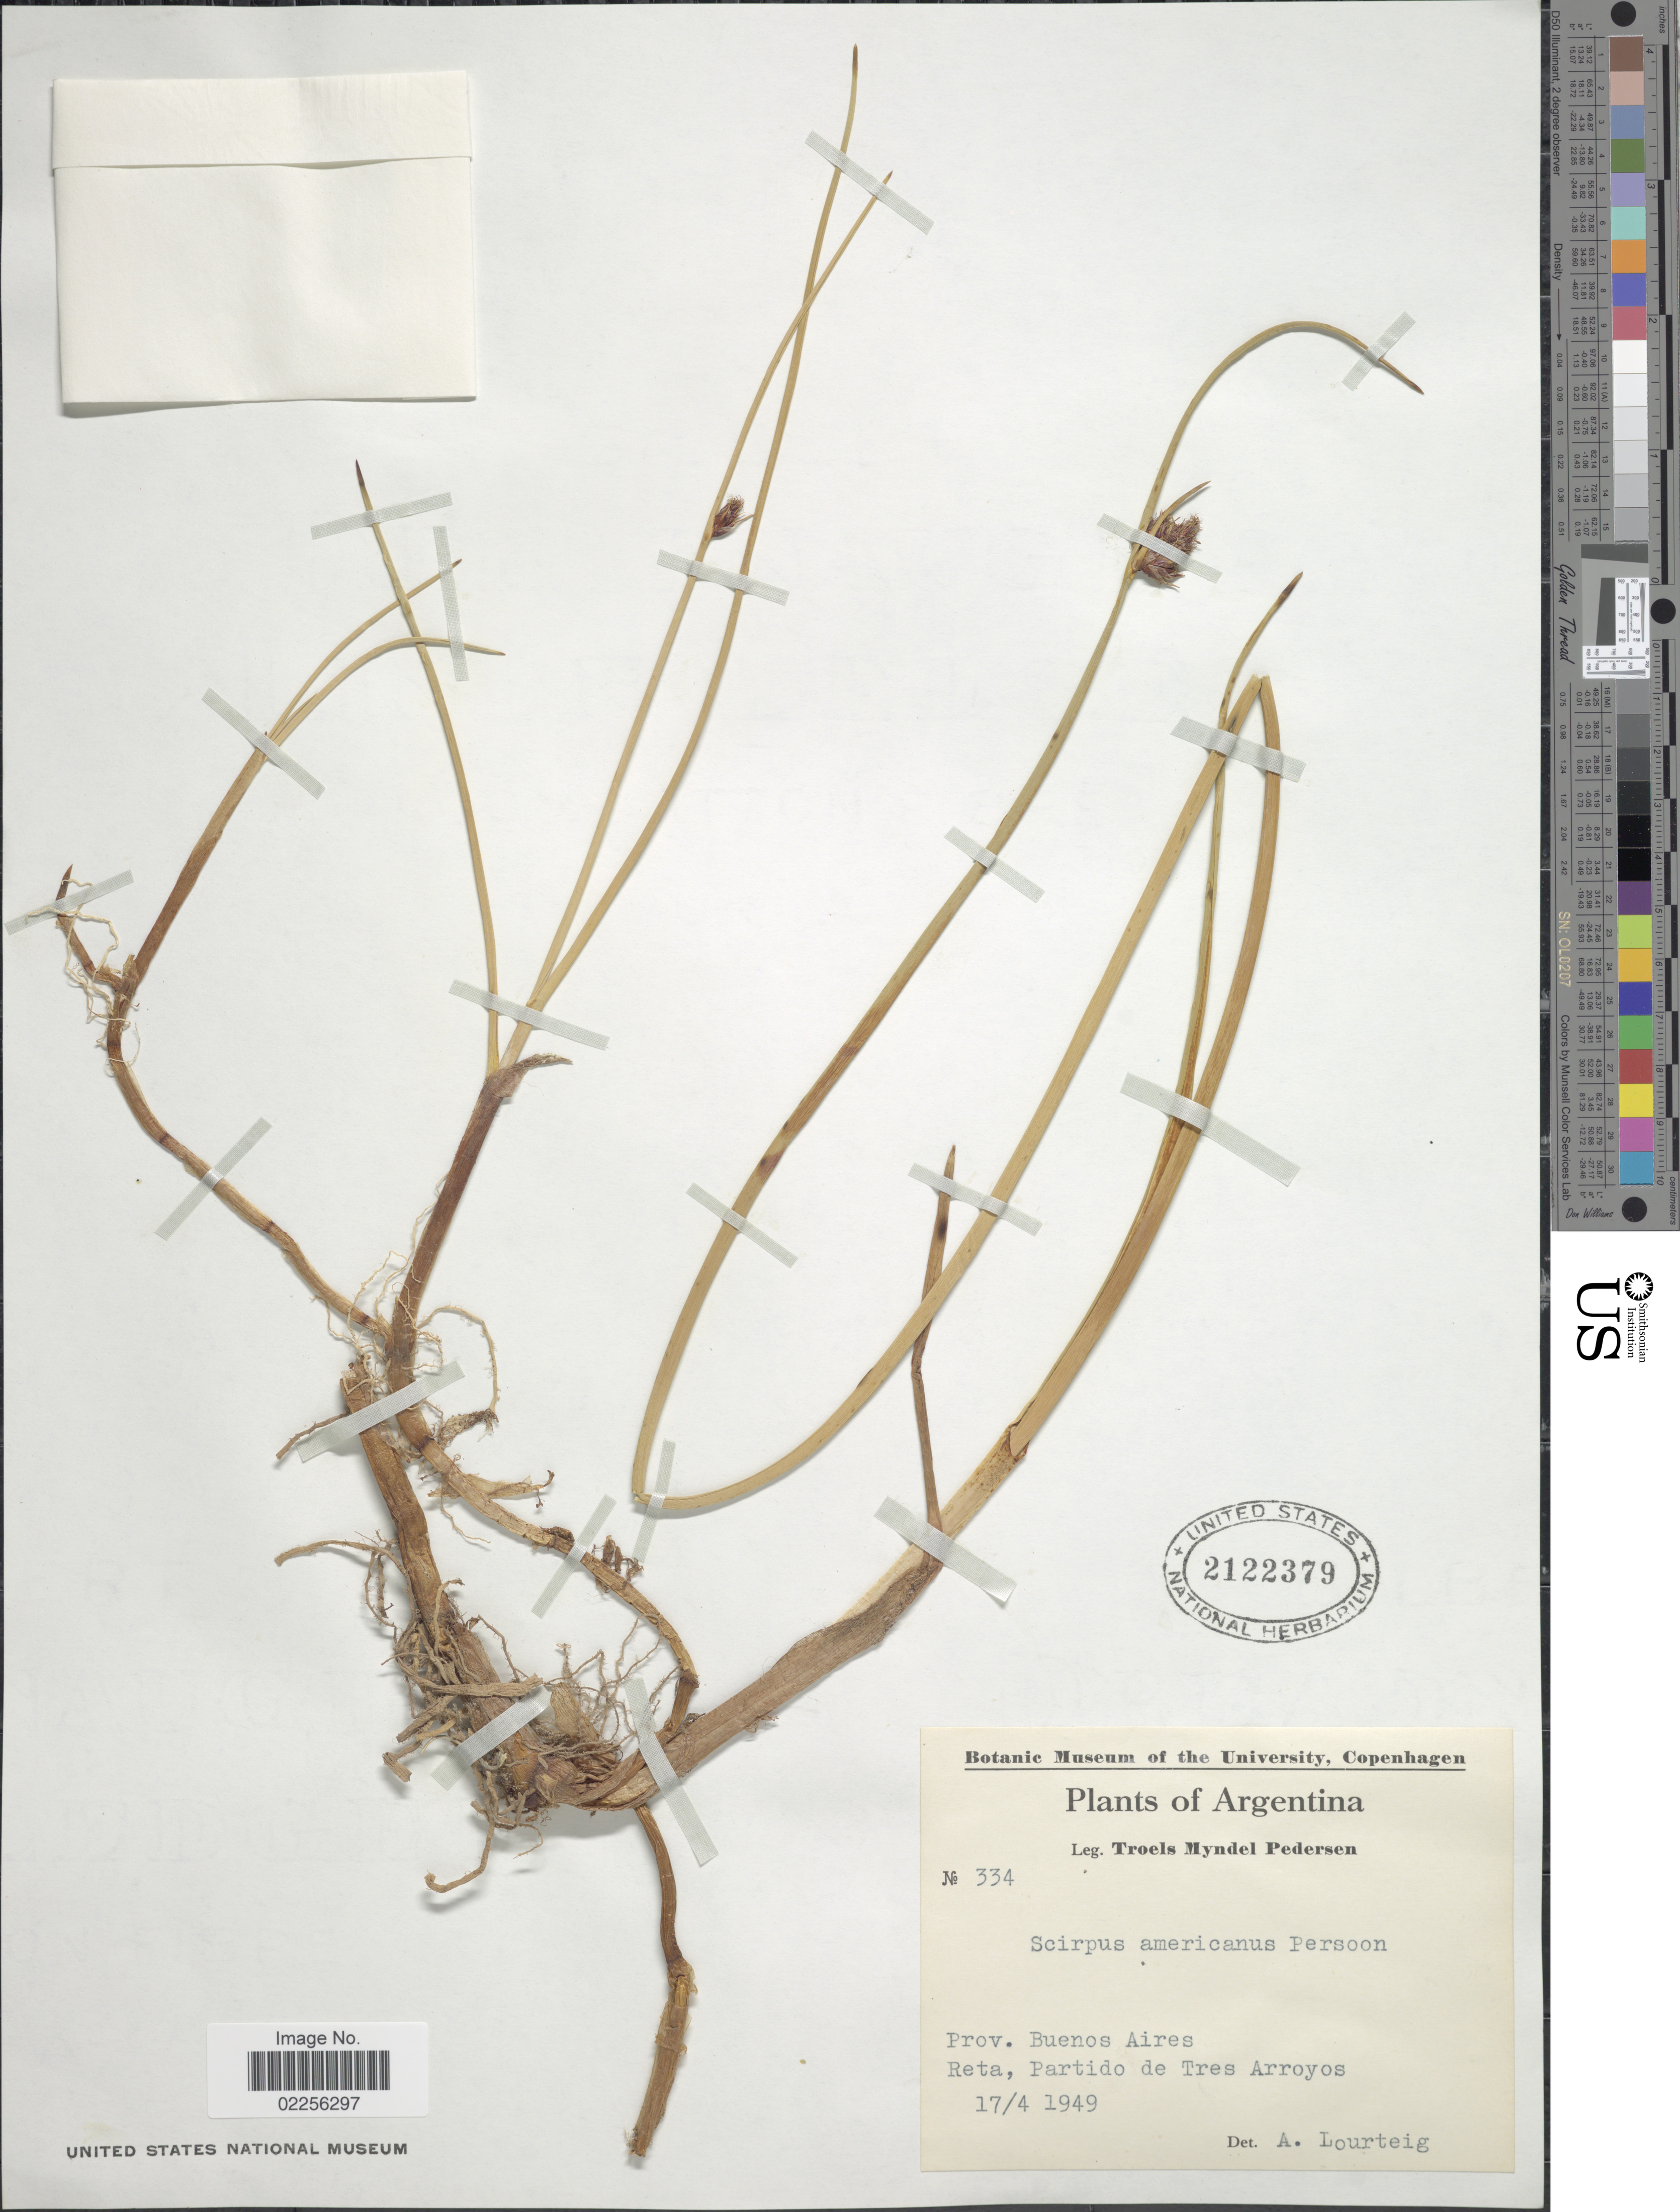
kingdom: Plantae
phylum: Tracheophyta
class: Liliopsida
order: Poales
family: Cyperaceae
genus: Schoenoplectus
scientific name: Schoenoplectus pungens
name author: (Vahl) Palla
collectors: T. Pederson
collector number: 334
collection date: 1949-04-17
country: Argentina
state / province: Buenos Aires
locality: Reta, Partido de Tres Arroyos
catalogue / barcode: US 2122379